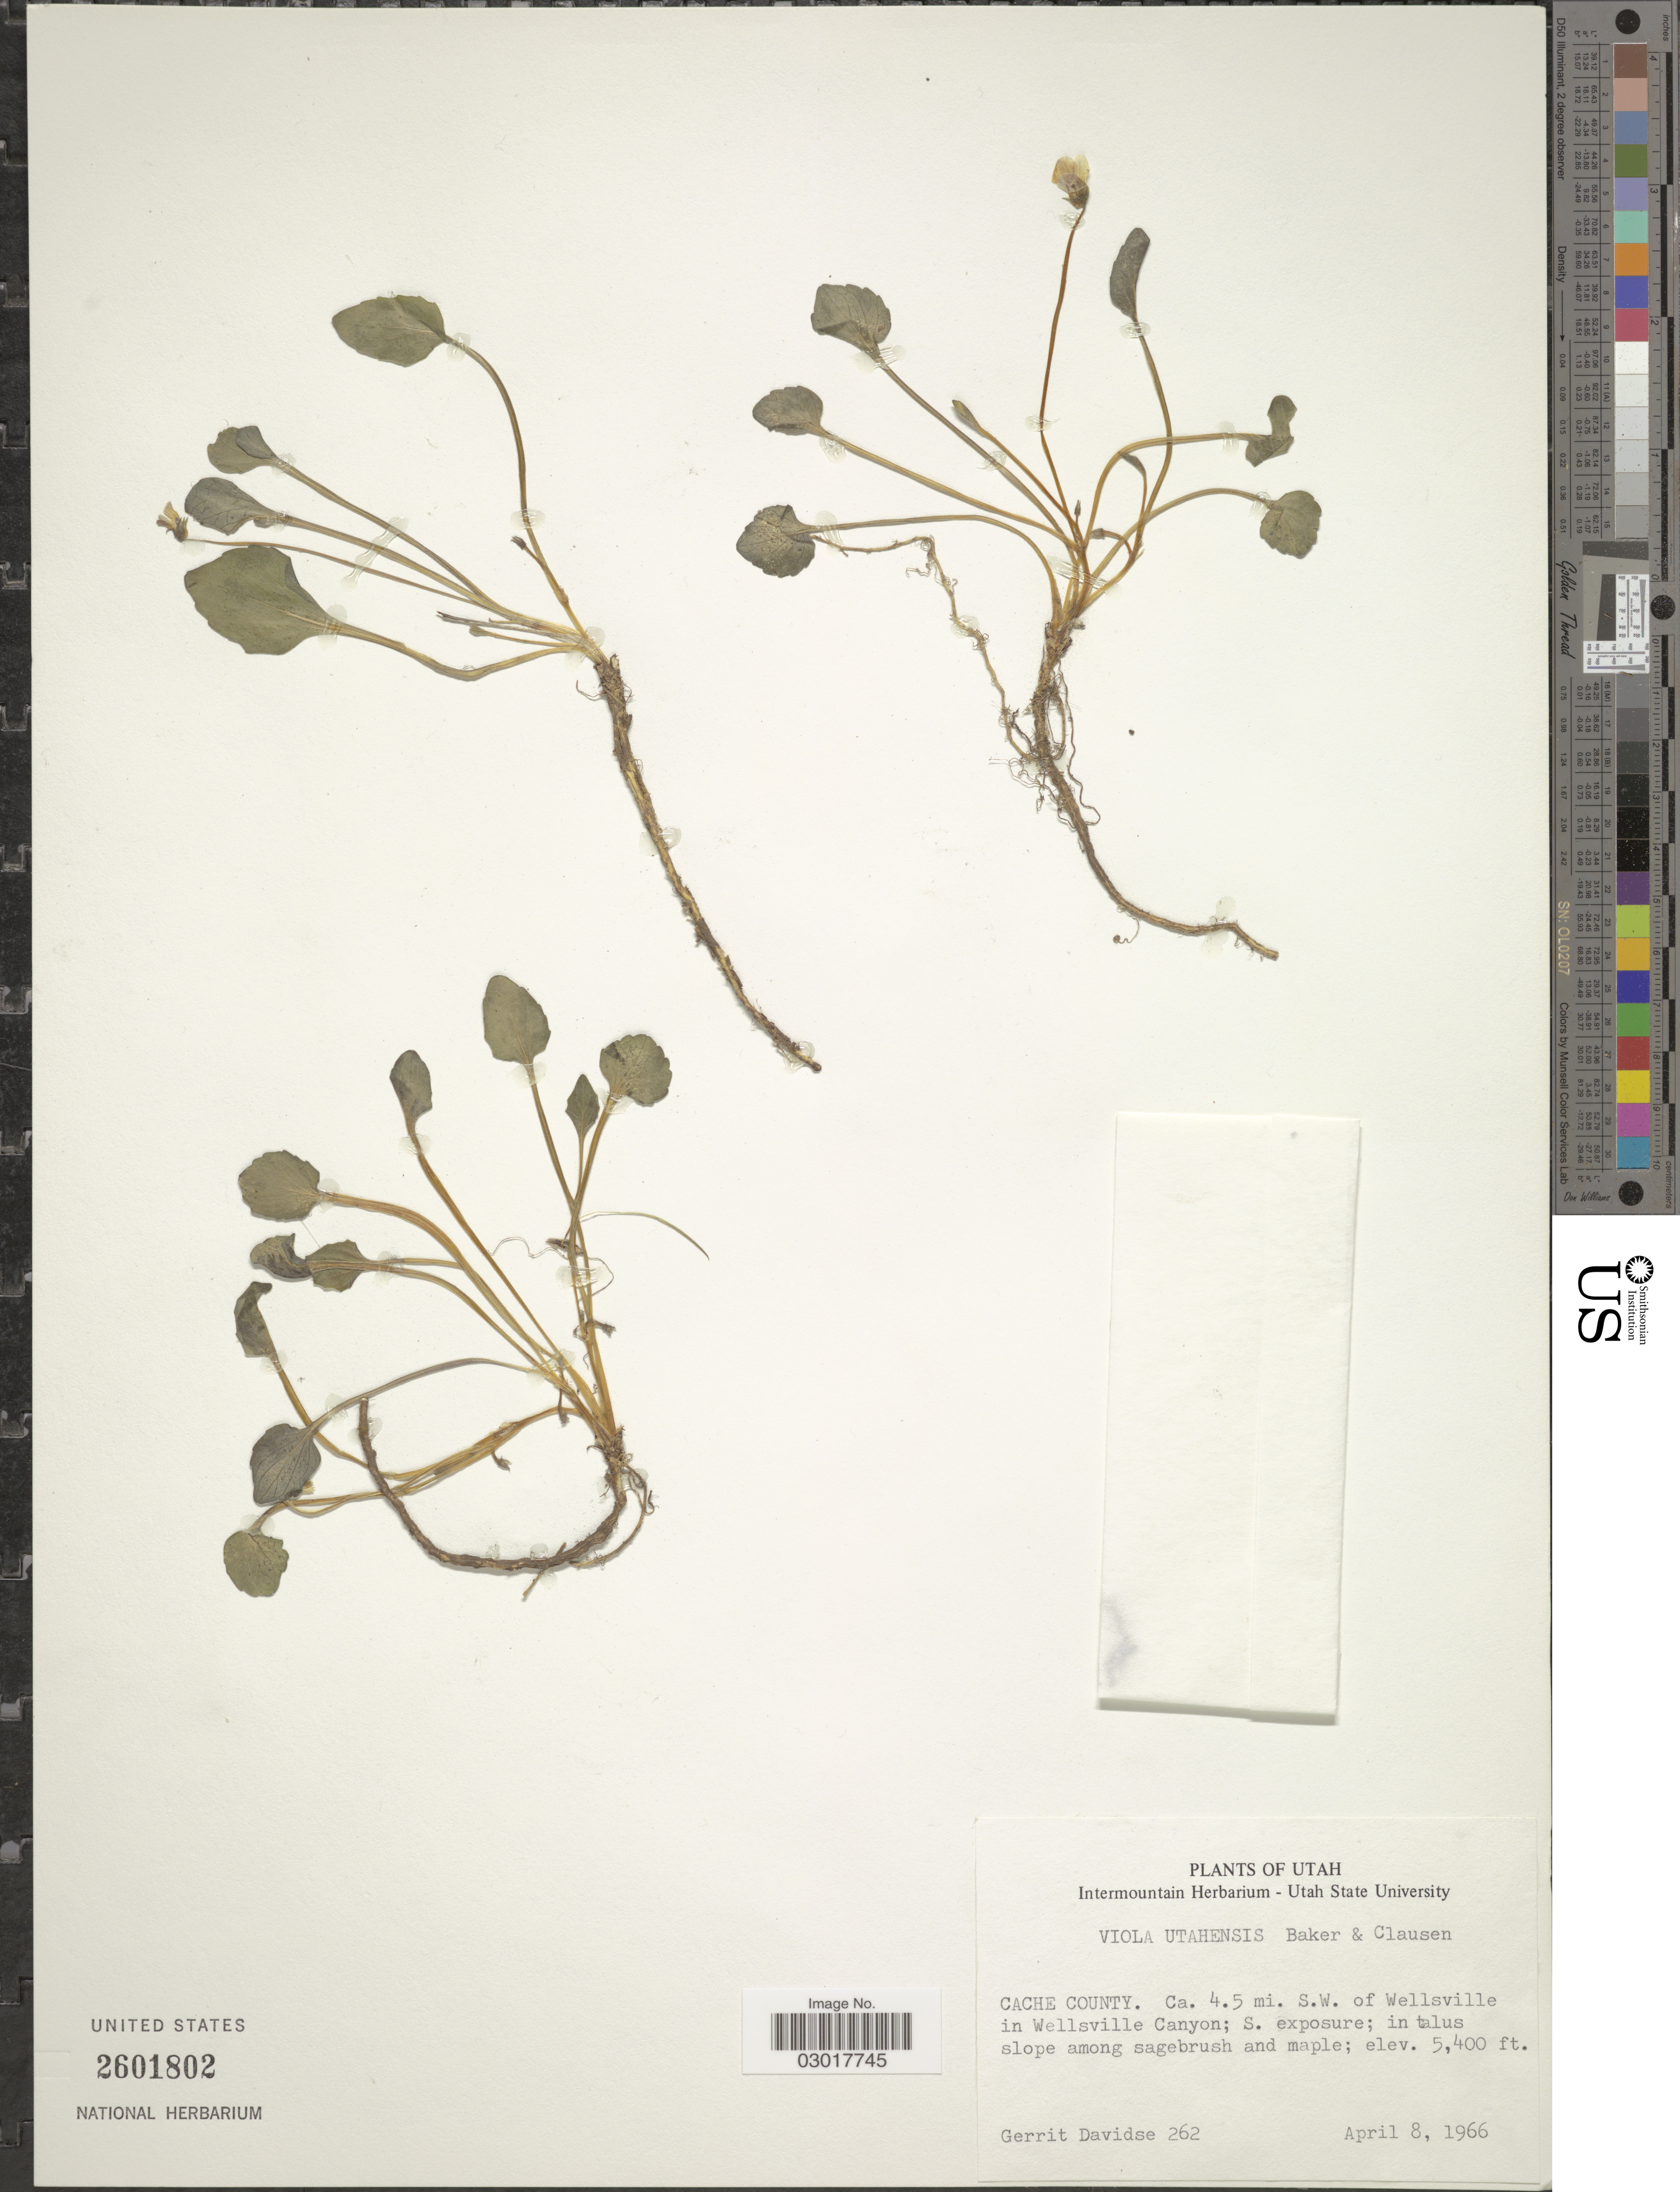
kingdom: Plantae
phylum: Tracheophyta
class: Magnoliopsida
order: Malpighiales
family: Violaceae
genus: Viola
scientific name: Viola utahensis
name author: M.S. Baker & J.C. Clausen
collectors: G. Davidse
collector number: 262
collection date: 1966-04-08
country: United States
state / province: Utah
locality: Cache County. Ca. 4.5 mi. S.W. of Wellsville in Wellsville Canyon; S. exposure.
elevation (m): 1646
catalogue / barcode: US 2601802